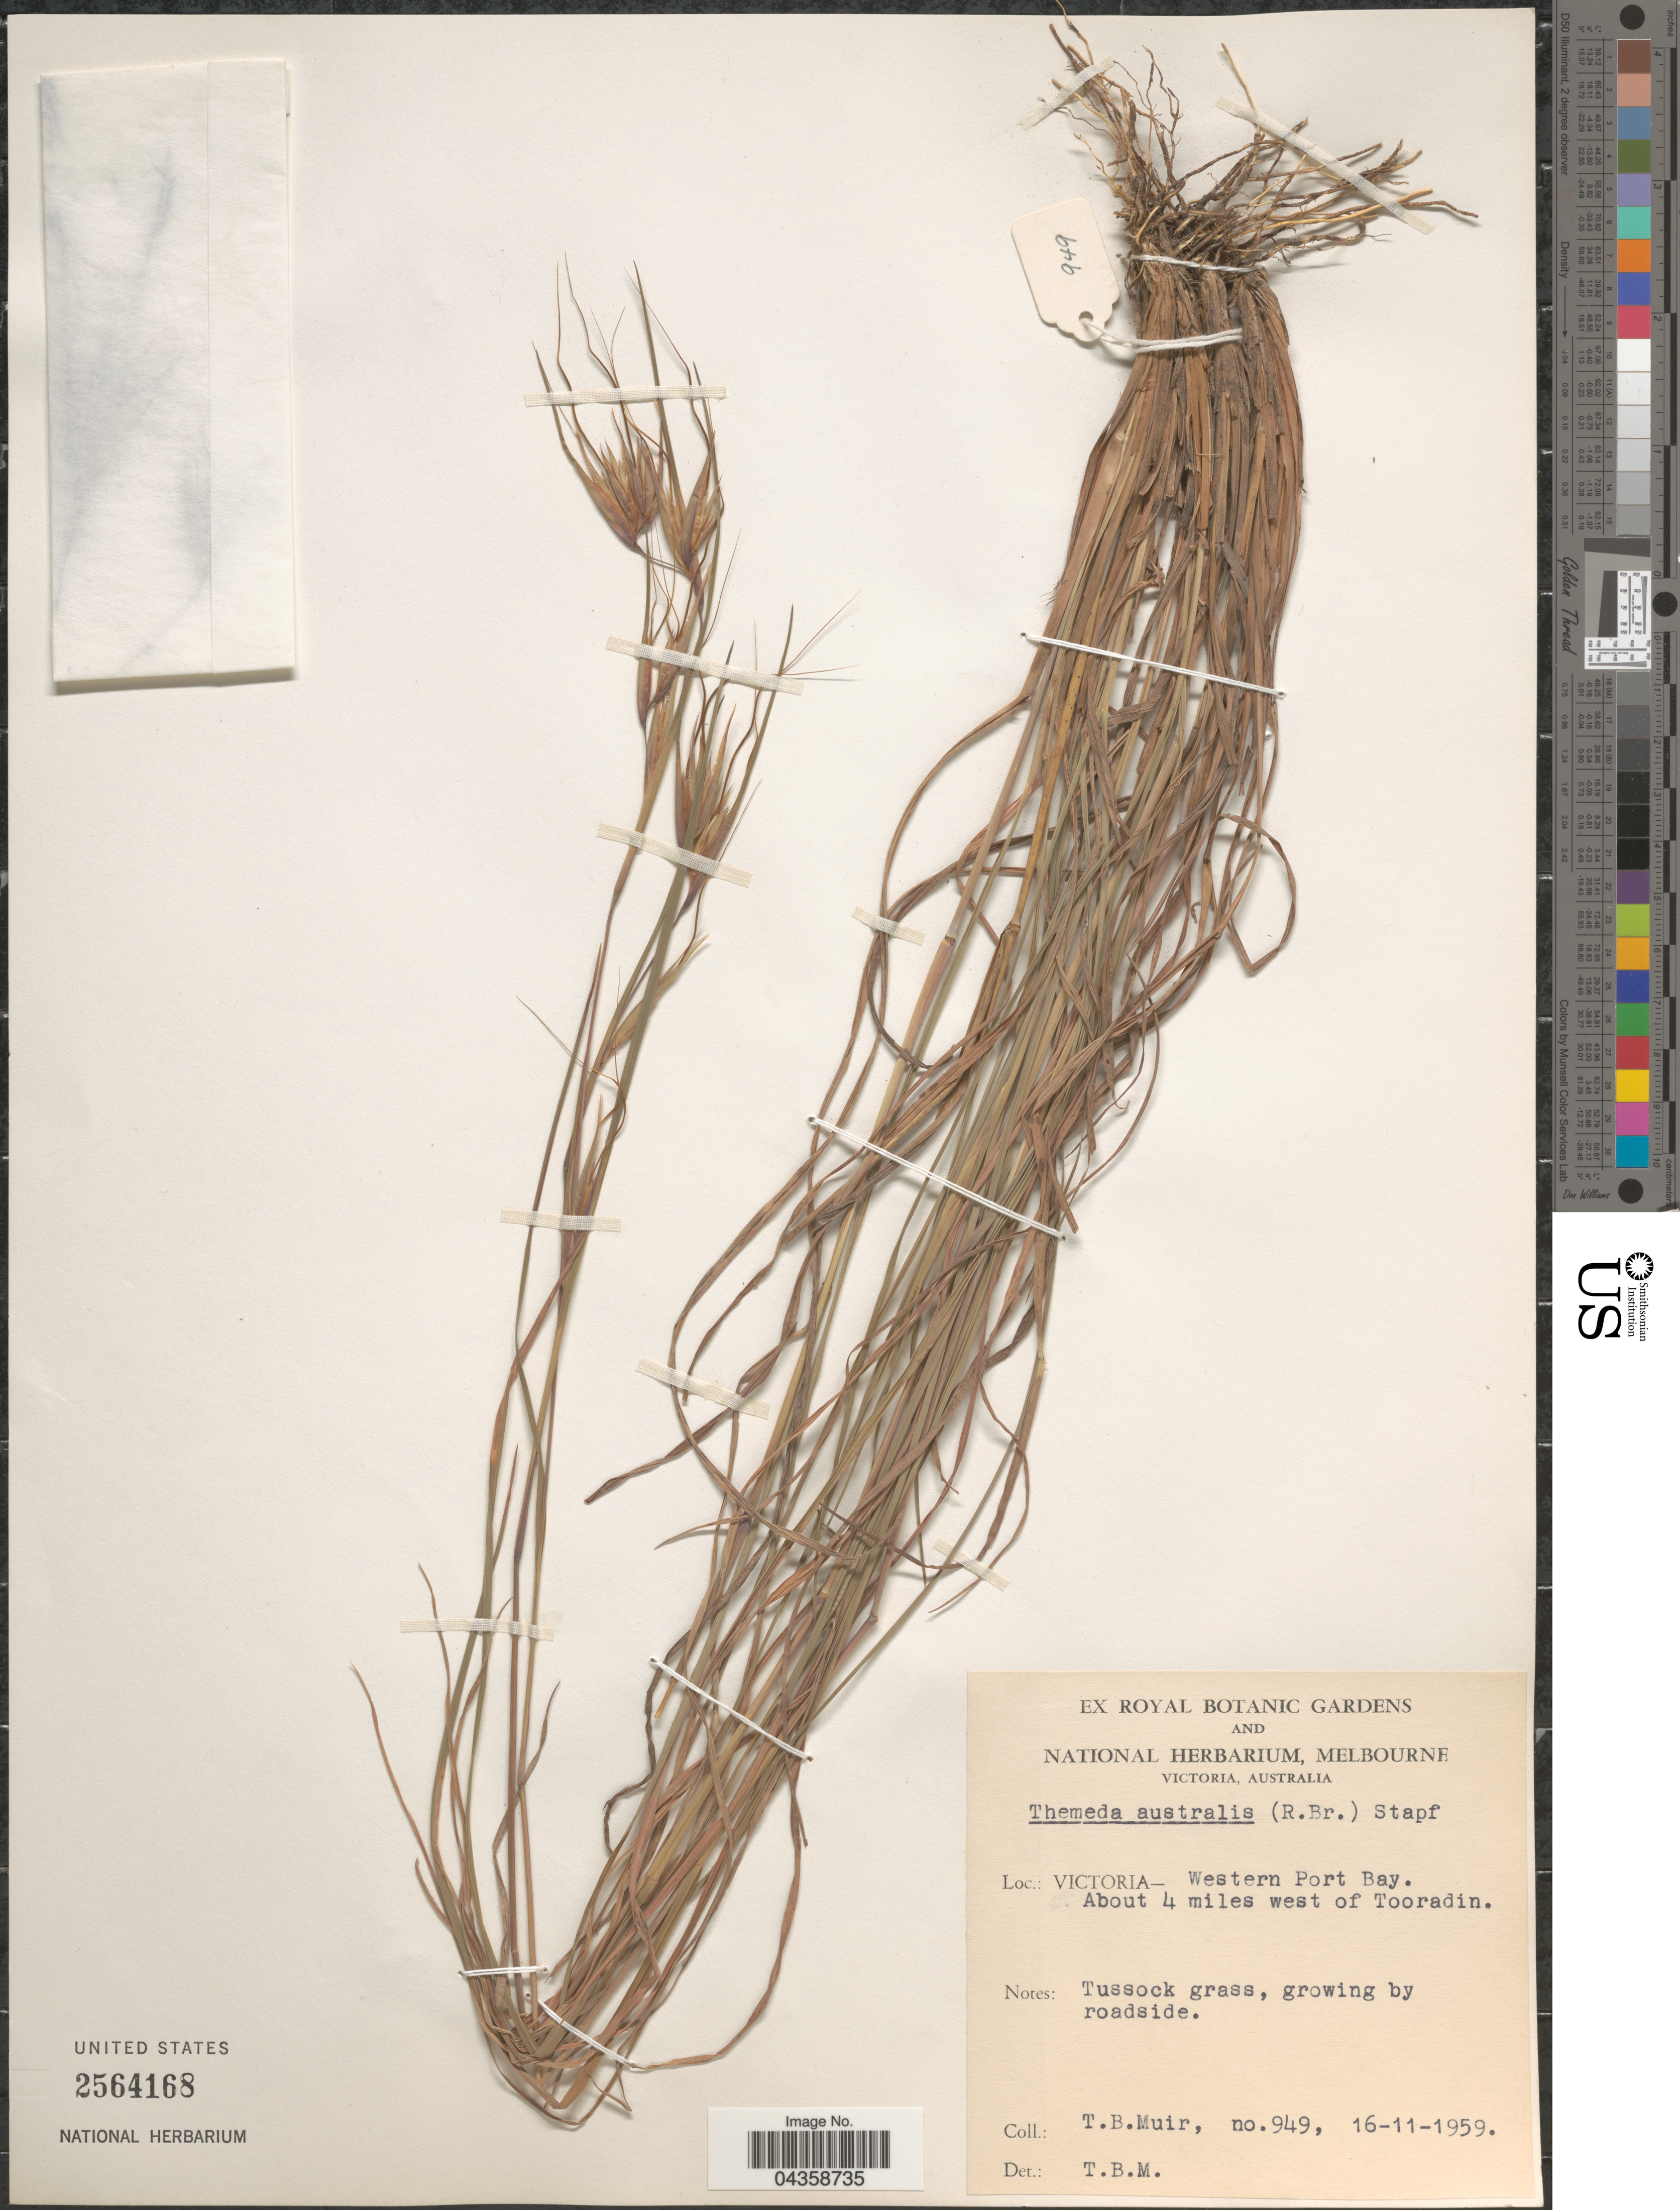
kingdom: Plantae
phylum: Tracheophyta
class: Liliopsida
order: Poales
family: Poaceae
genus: Themeda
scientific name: Themeda triandra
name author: Forssk.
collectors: T. Muir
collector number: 949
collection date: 1959-11-16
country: Australia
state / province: Victoria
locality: Victoria - Western Port Bay. About 4 miles west of Tooradin.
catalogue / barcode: US 2564168